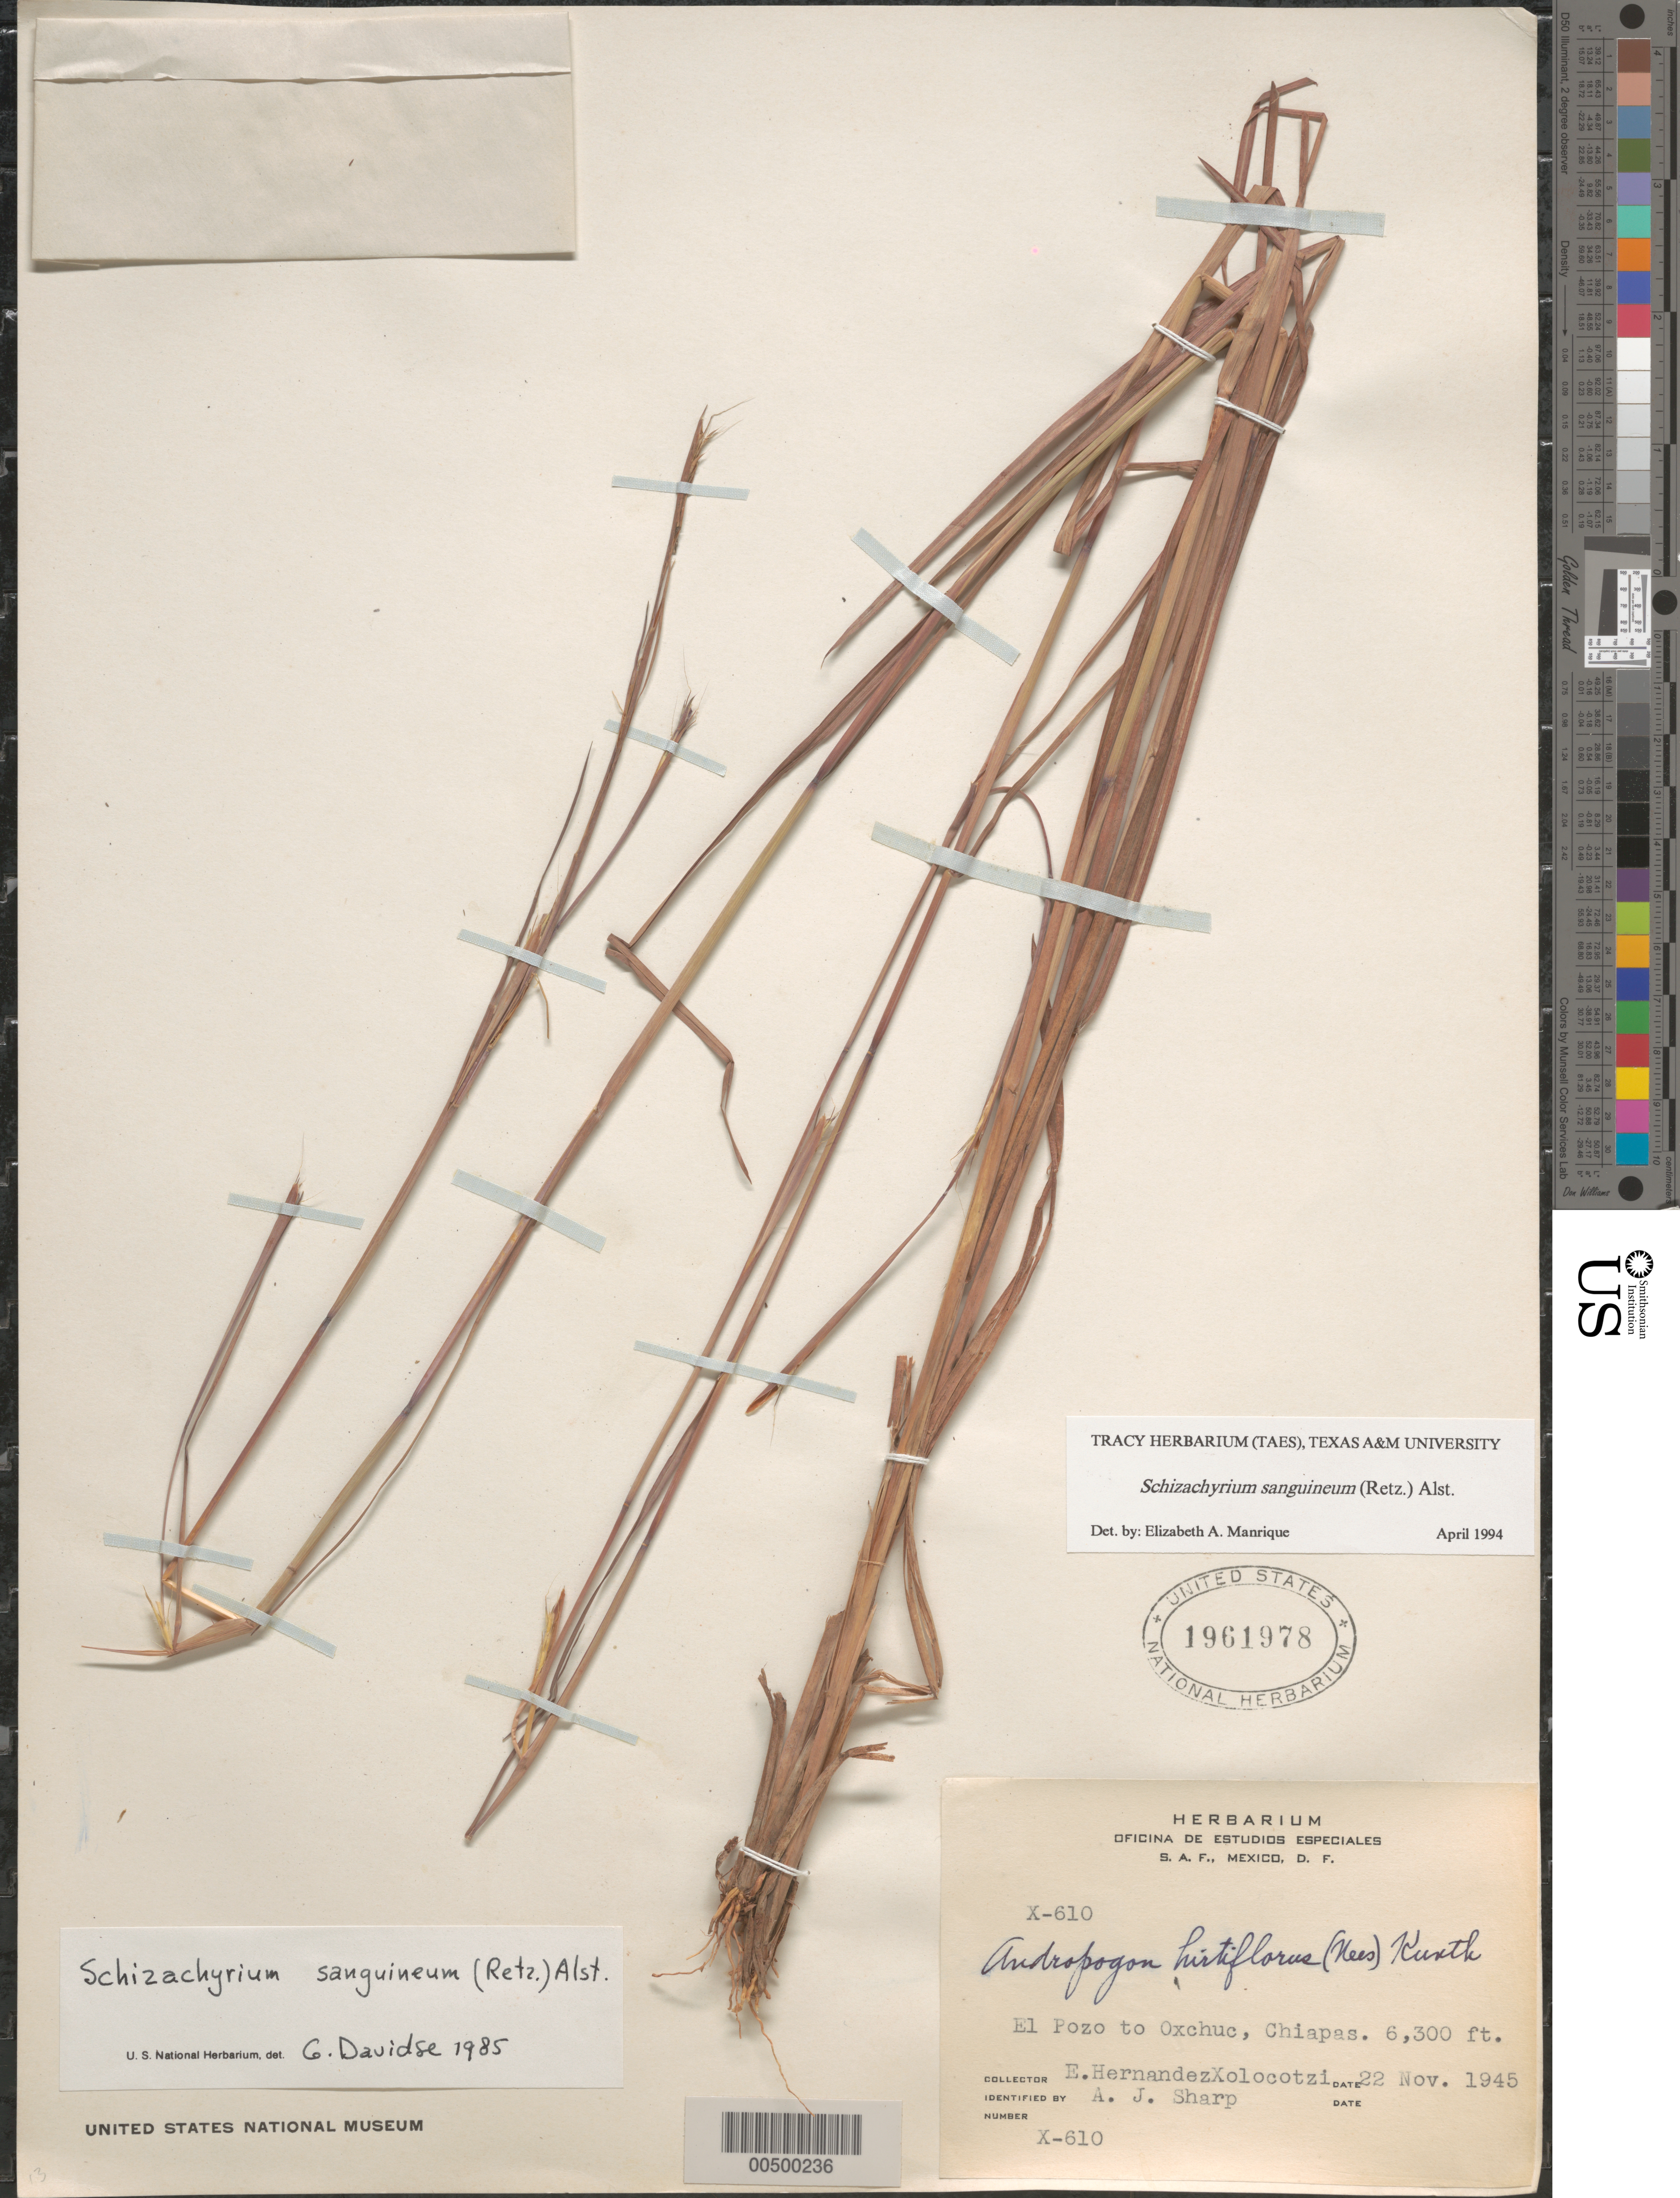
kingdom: Plantae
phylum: Tracheophyta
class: Liliopsida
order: Poales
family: Poaceae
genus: Schizachyrium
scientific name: Schizachyrium sanguineum var. sanguineum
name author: (Retz.) Alston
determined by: Manrique, E. A.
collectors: E. I. Hernández-X. & A. J. Sharp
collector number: X-610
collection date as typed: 22 Nov 1945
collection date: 1945-11-22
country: Mexico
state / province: Chiapas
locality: El Pozo to Oxchuc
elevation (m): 1920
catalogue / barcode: US 1961978